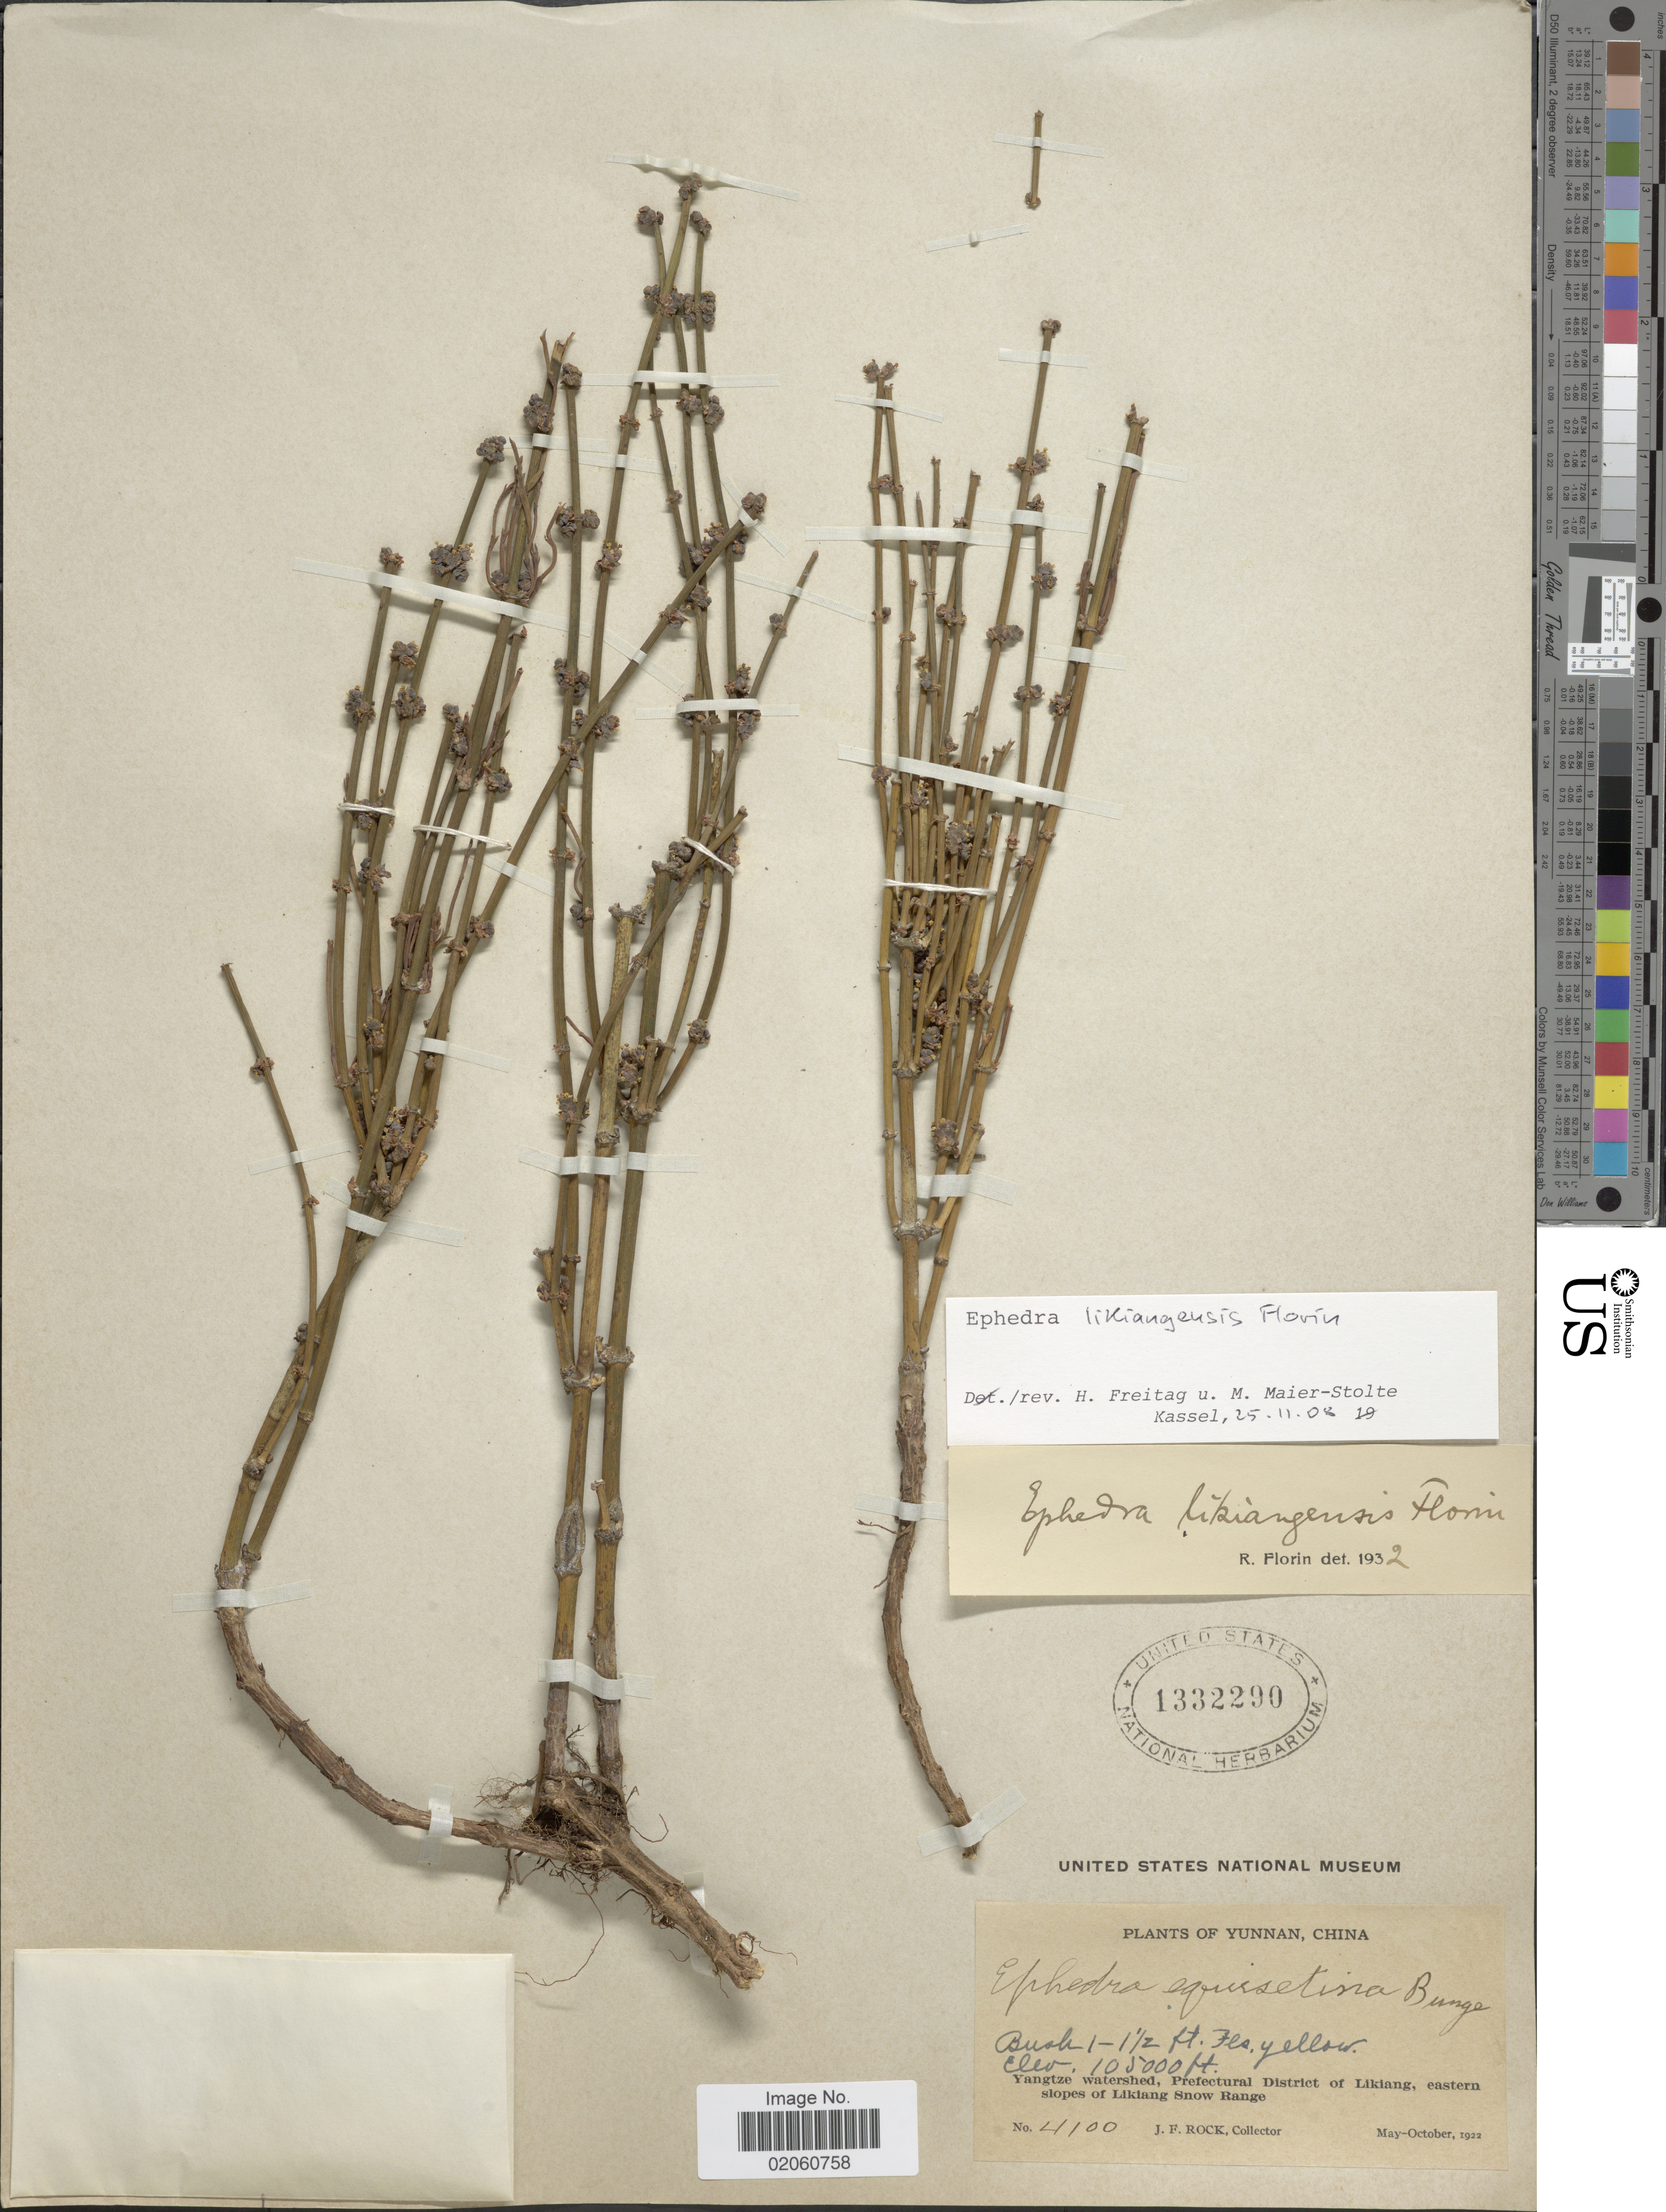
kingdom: Plantae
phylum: Tracheophyta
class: Gnetopsida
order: Ephedrales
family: Ephedraceae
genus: Ephedra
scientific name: Ephedra likiangensis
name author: Florin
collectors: J. Rock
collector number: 4100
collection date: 1922-05/1922-10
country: China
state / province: Yunnan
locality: Yangtze watershed, Prefectural District of Likiang, eastern slopes of Likiang Snow Range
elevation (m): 3200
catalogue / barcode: US 1332290